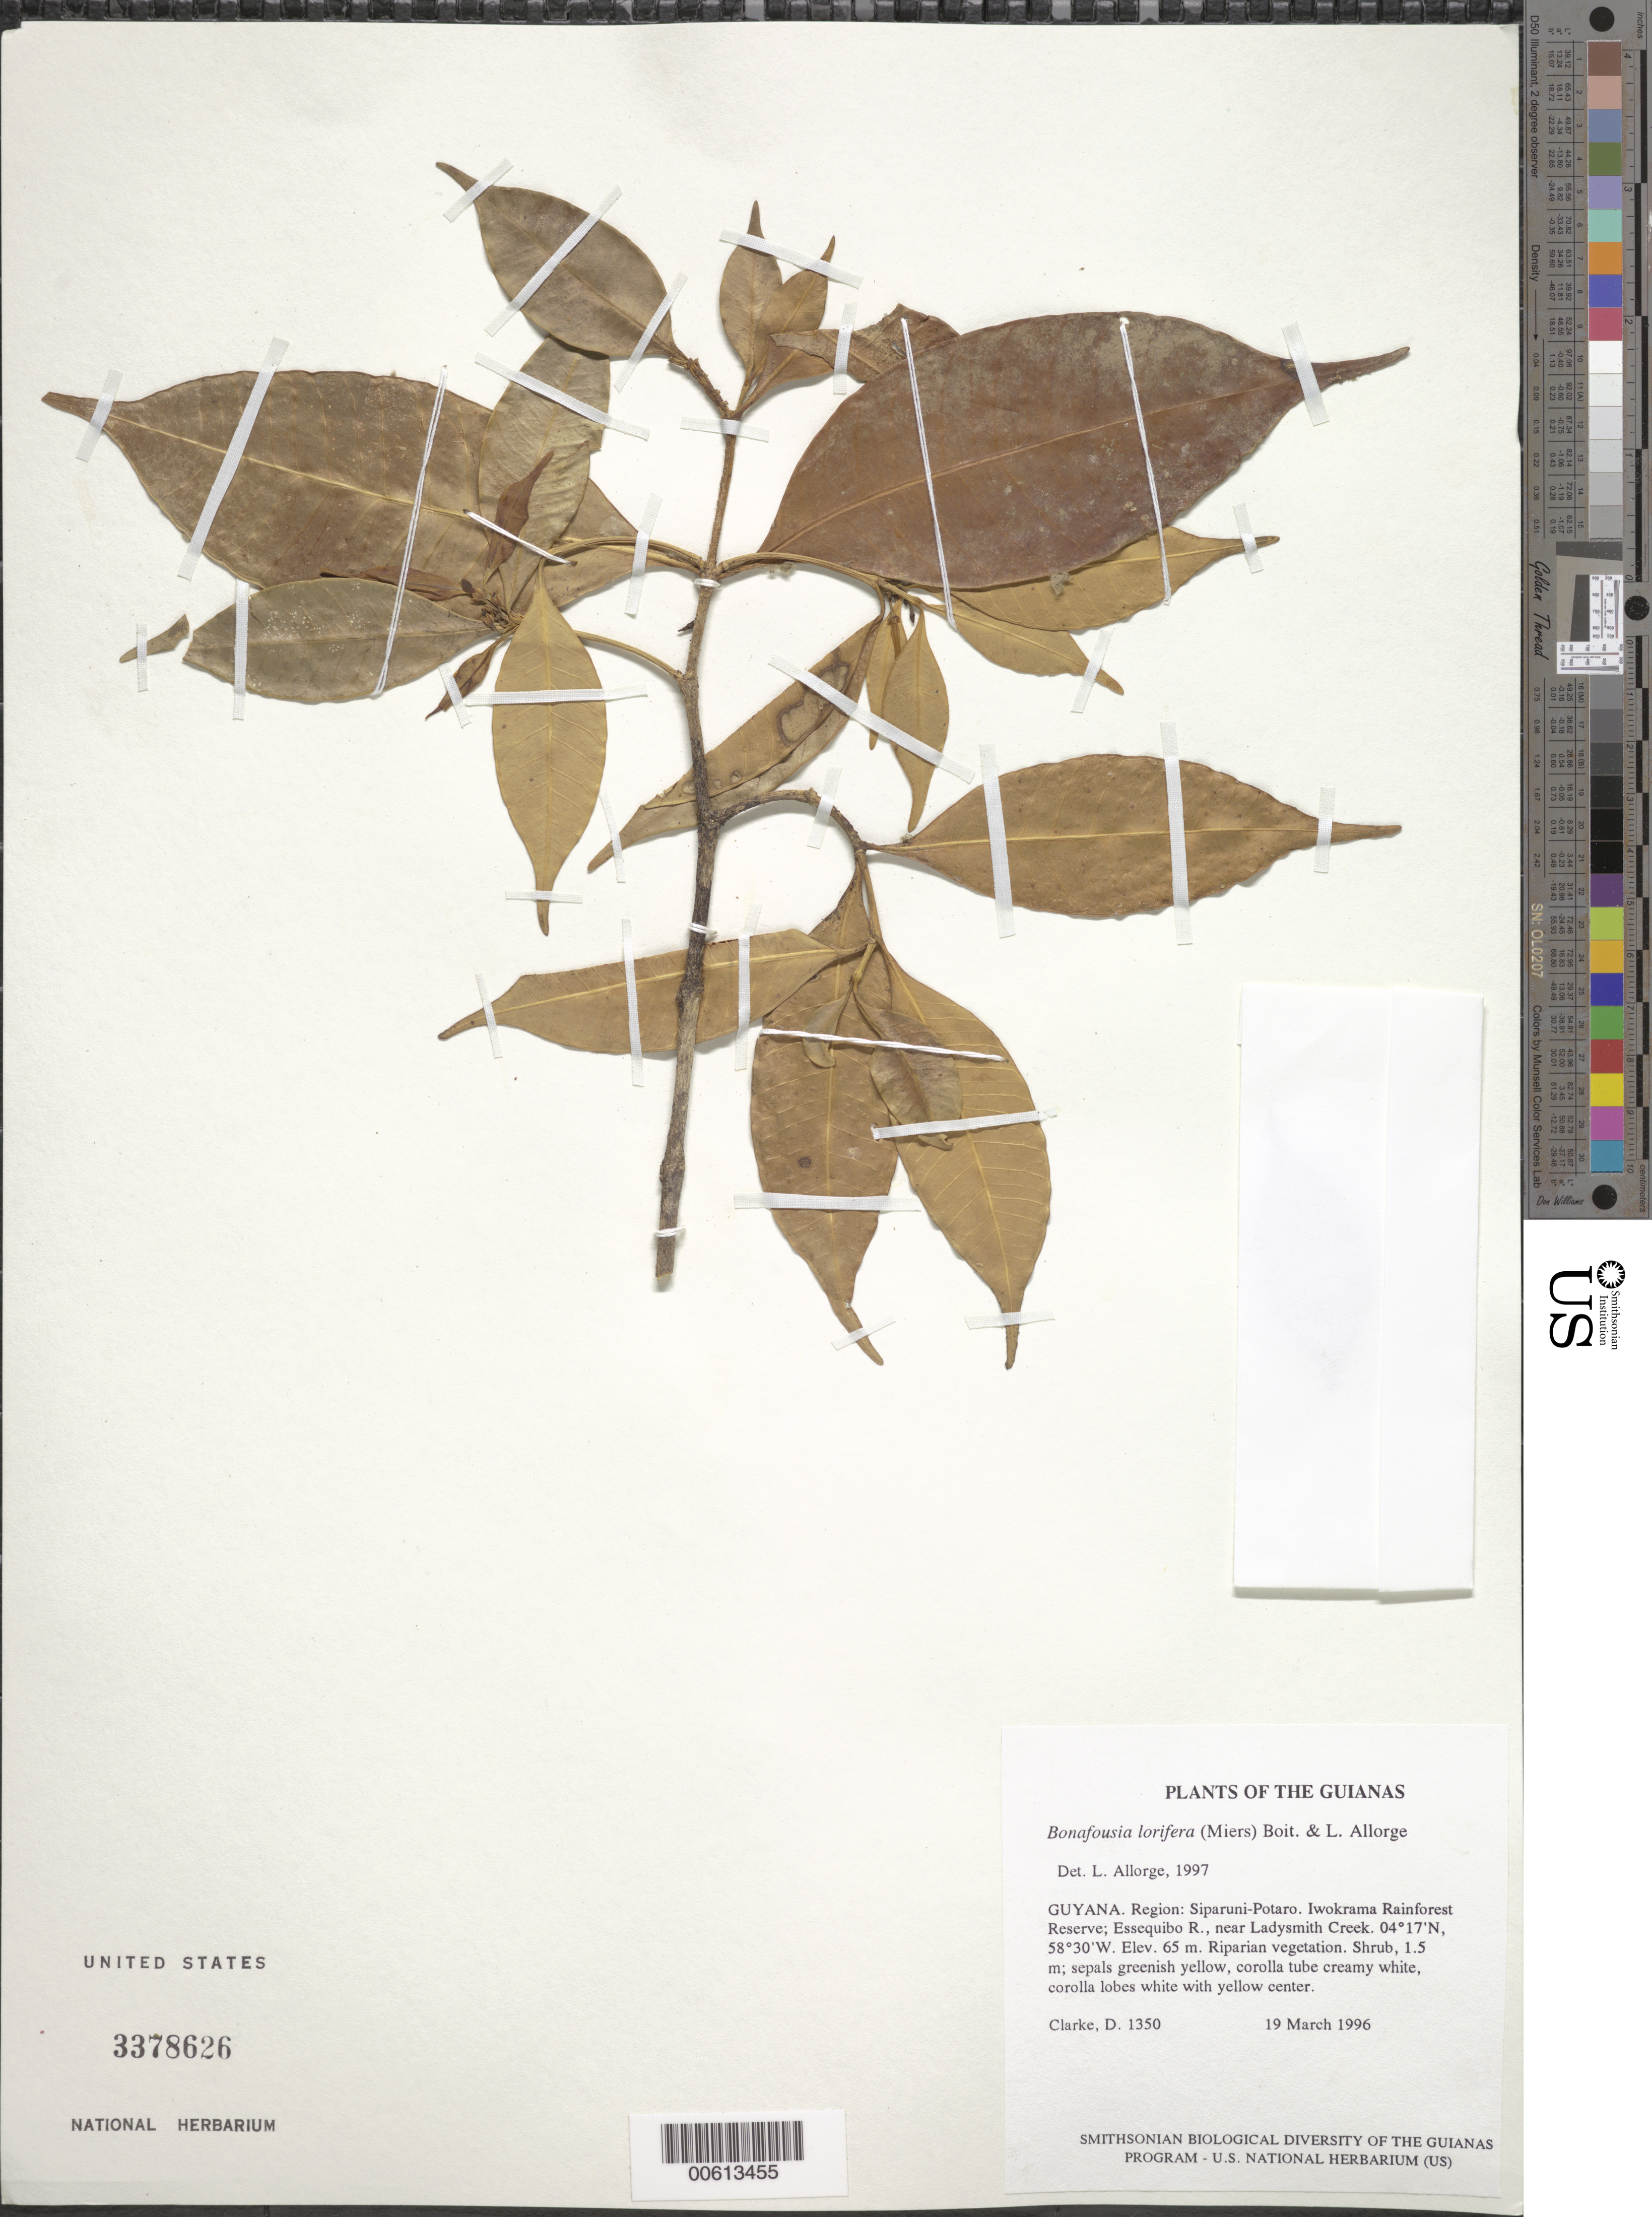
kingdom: Plantae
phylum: Tracheophyta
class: Magnoliopsida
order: Gentianales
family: Apocynaceae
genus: Bonafousia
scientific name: Bonafousia lorifera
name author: (Miers) Boiteau & L. Allorge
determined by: Allorge, L.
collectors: H. D. Clarke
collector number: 1350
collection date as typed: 19 March 1996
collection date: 1996-03-19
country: Guyana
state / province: Potaro-Siparuni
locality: Iwokrama Rainforest Reserve; Essequibo R., near Ladysmith Creek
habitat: Riparian vegetation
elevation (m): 65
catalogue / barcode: US 3378626